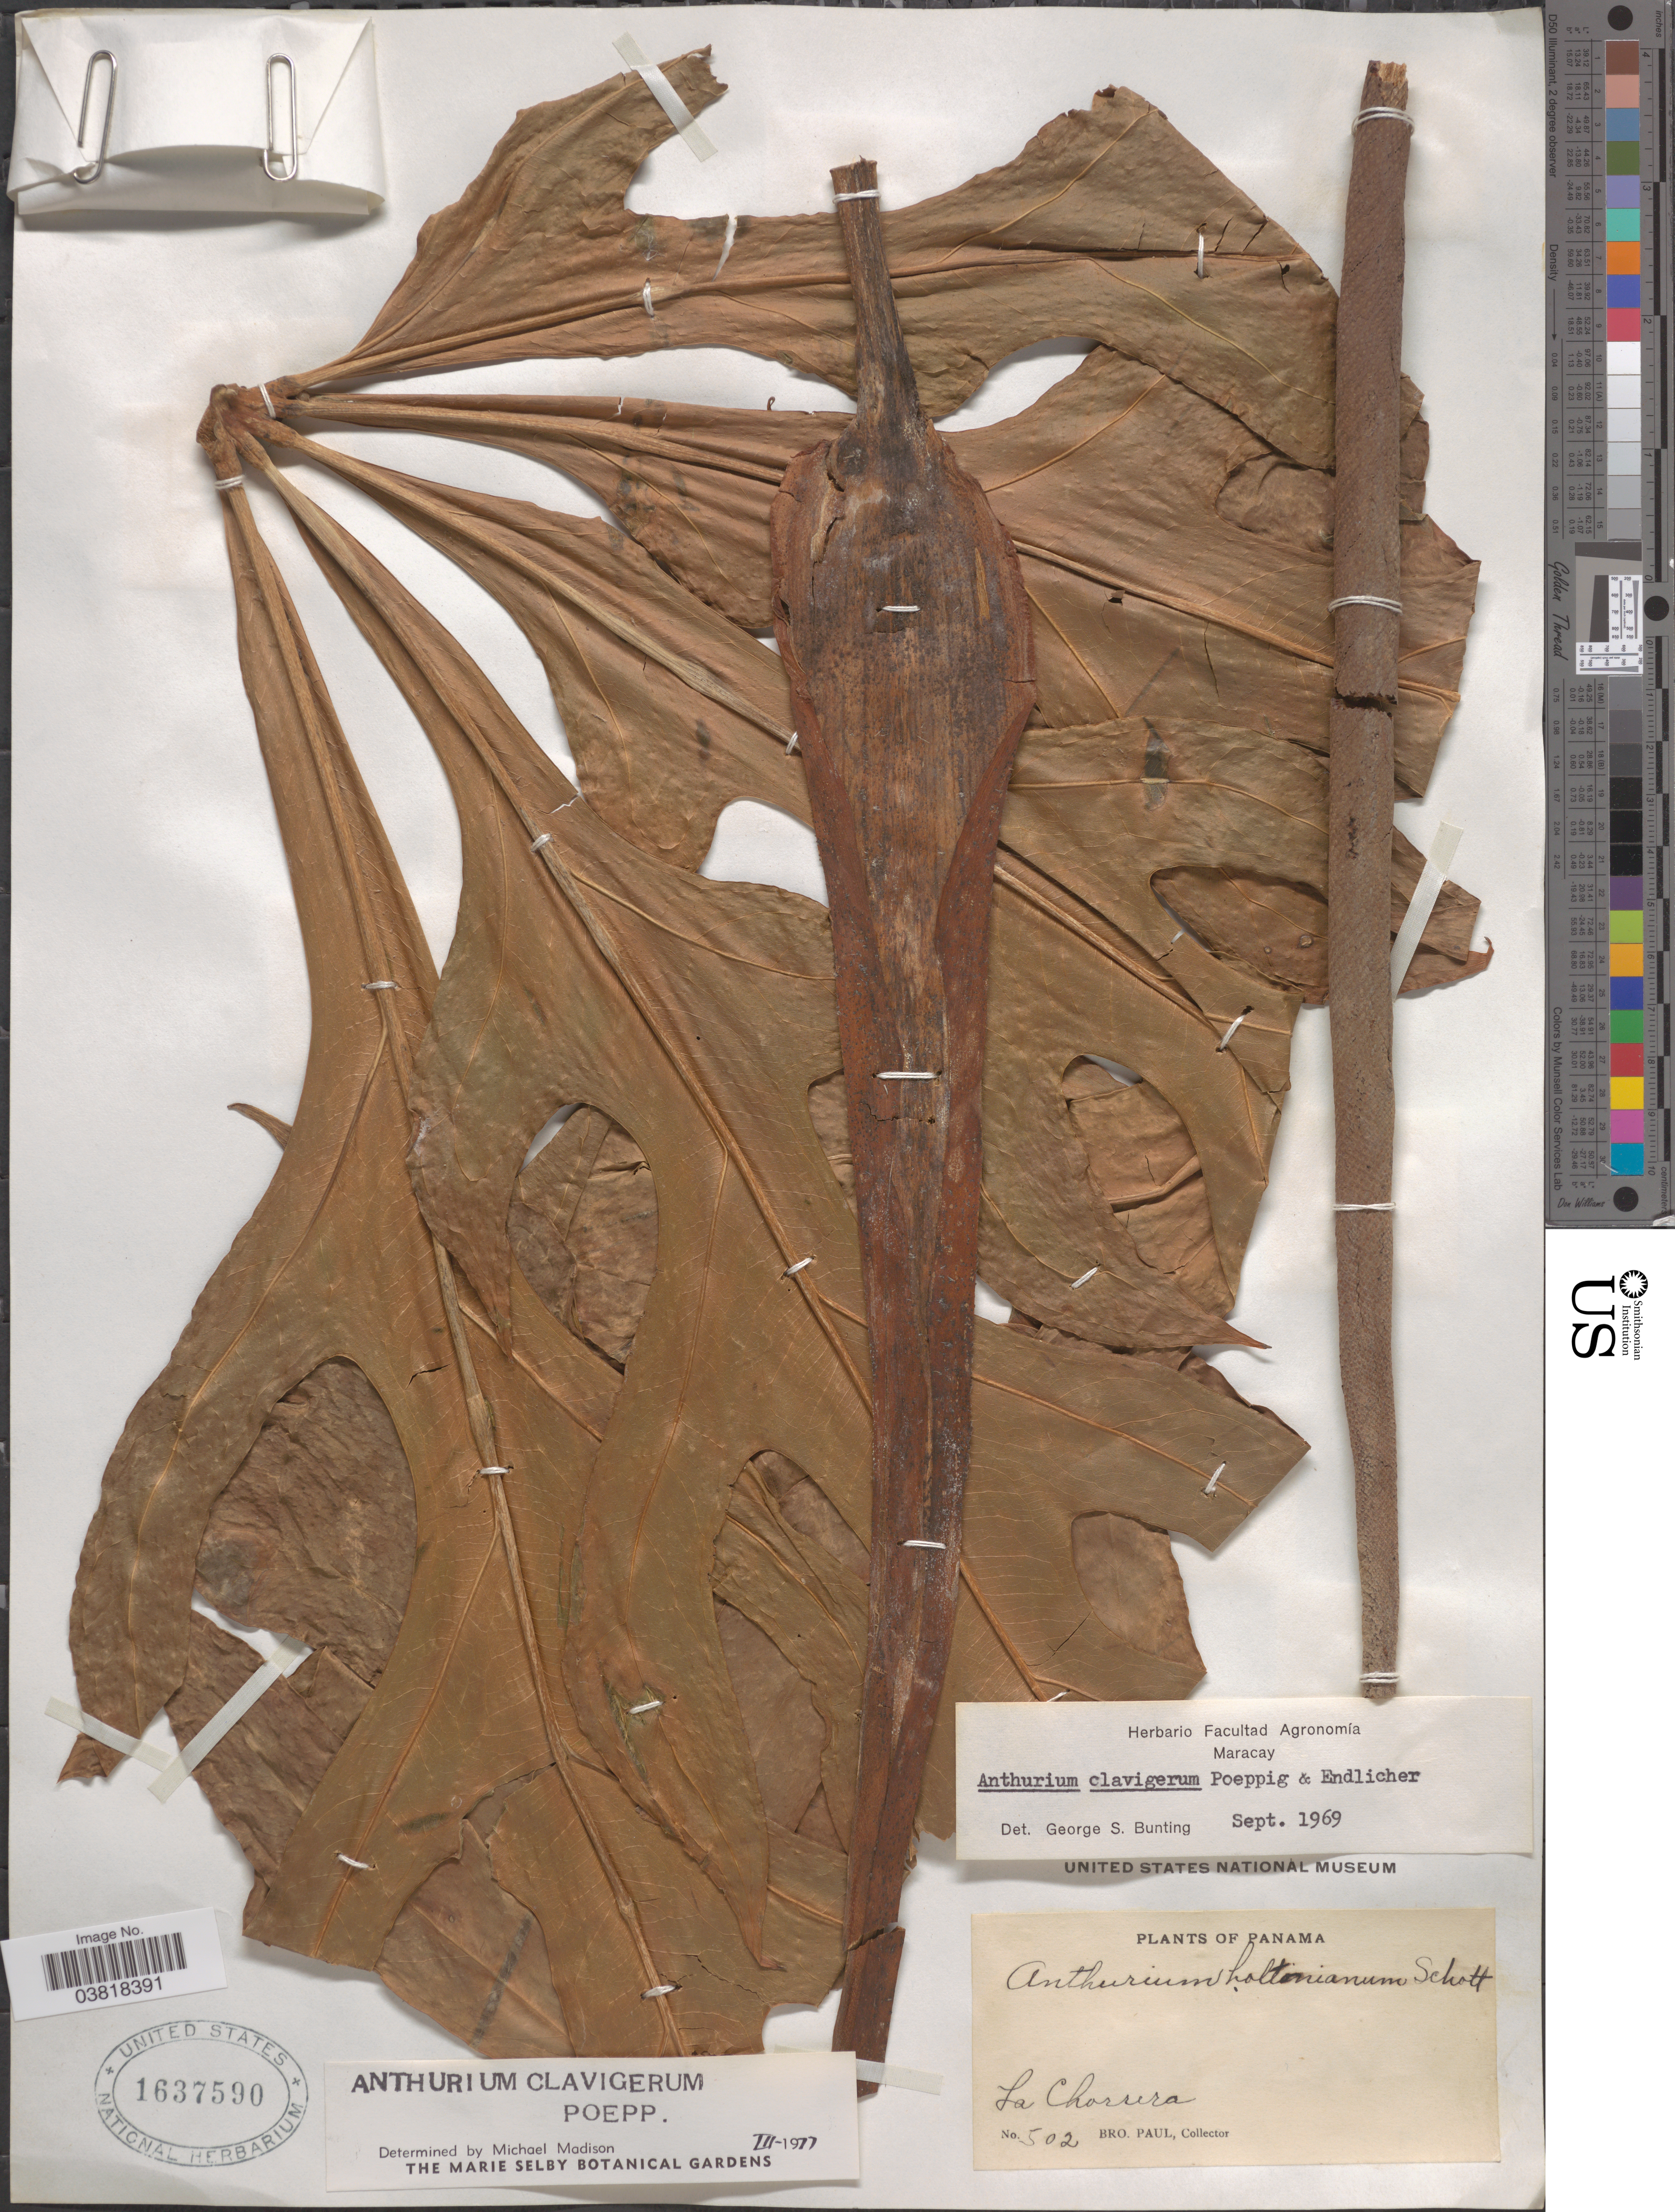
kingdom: Plantae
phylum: Tracheophyta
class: Liliopsida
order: Alismatales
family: Araceae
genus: Anthurium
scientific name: Anthurium clavigerum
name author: Poepp. & Endl.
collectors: B. Paul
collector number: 502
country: Panama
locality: La Chorrera.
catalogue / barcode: US 1637590